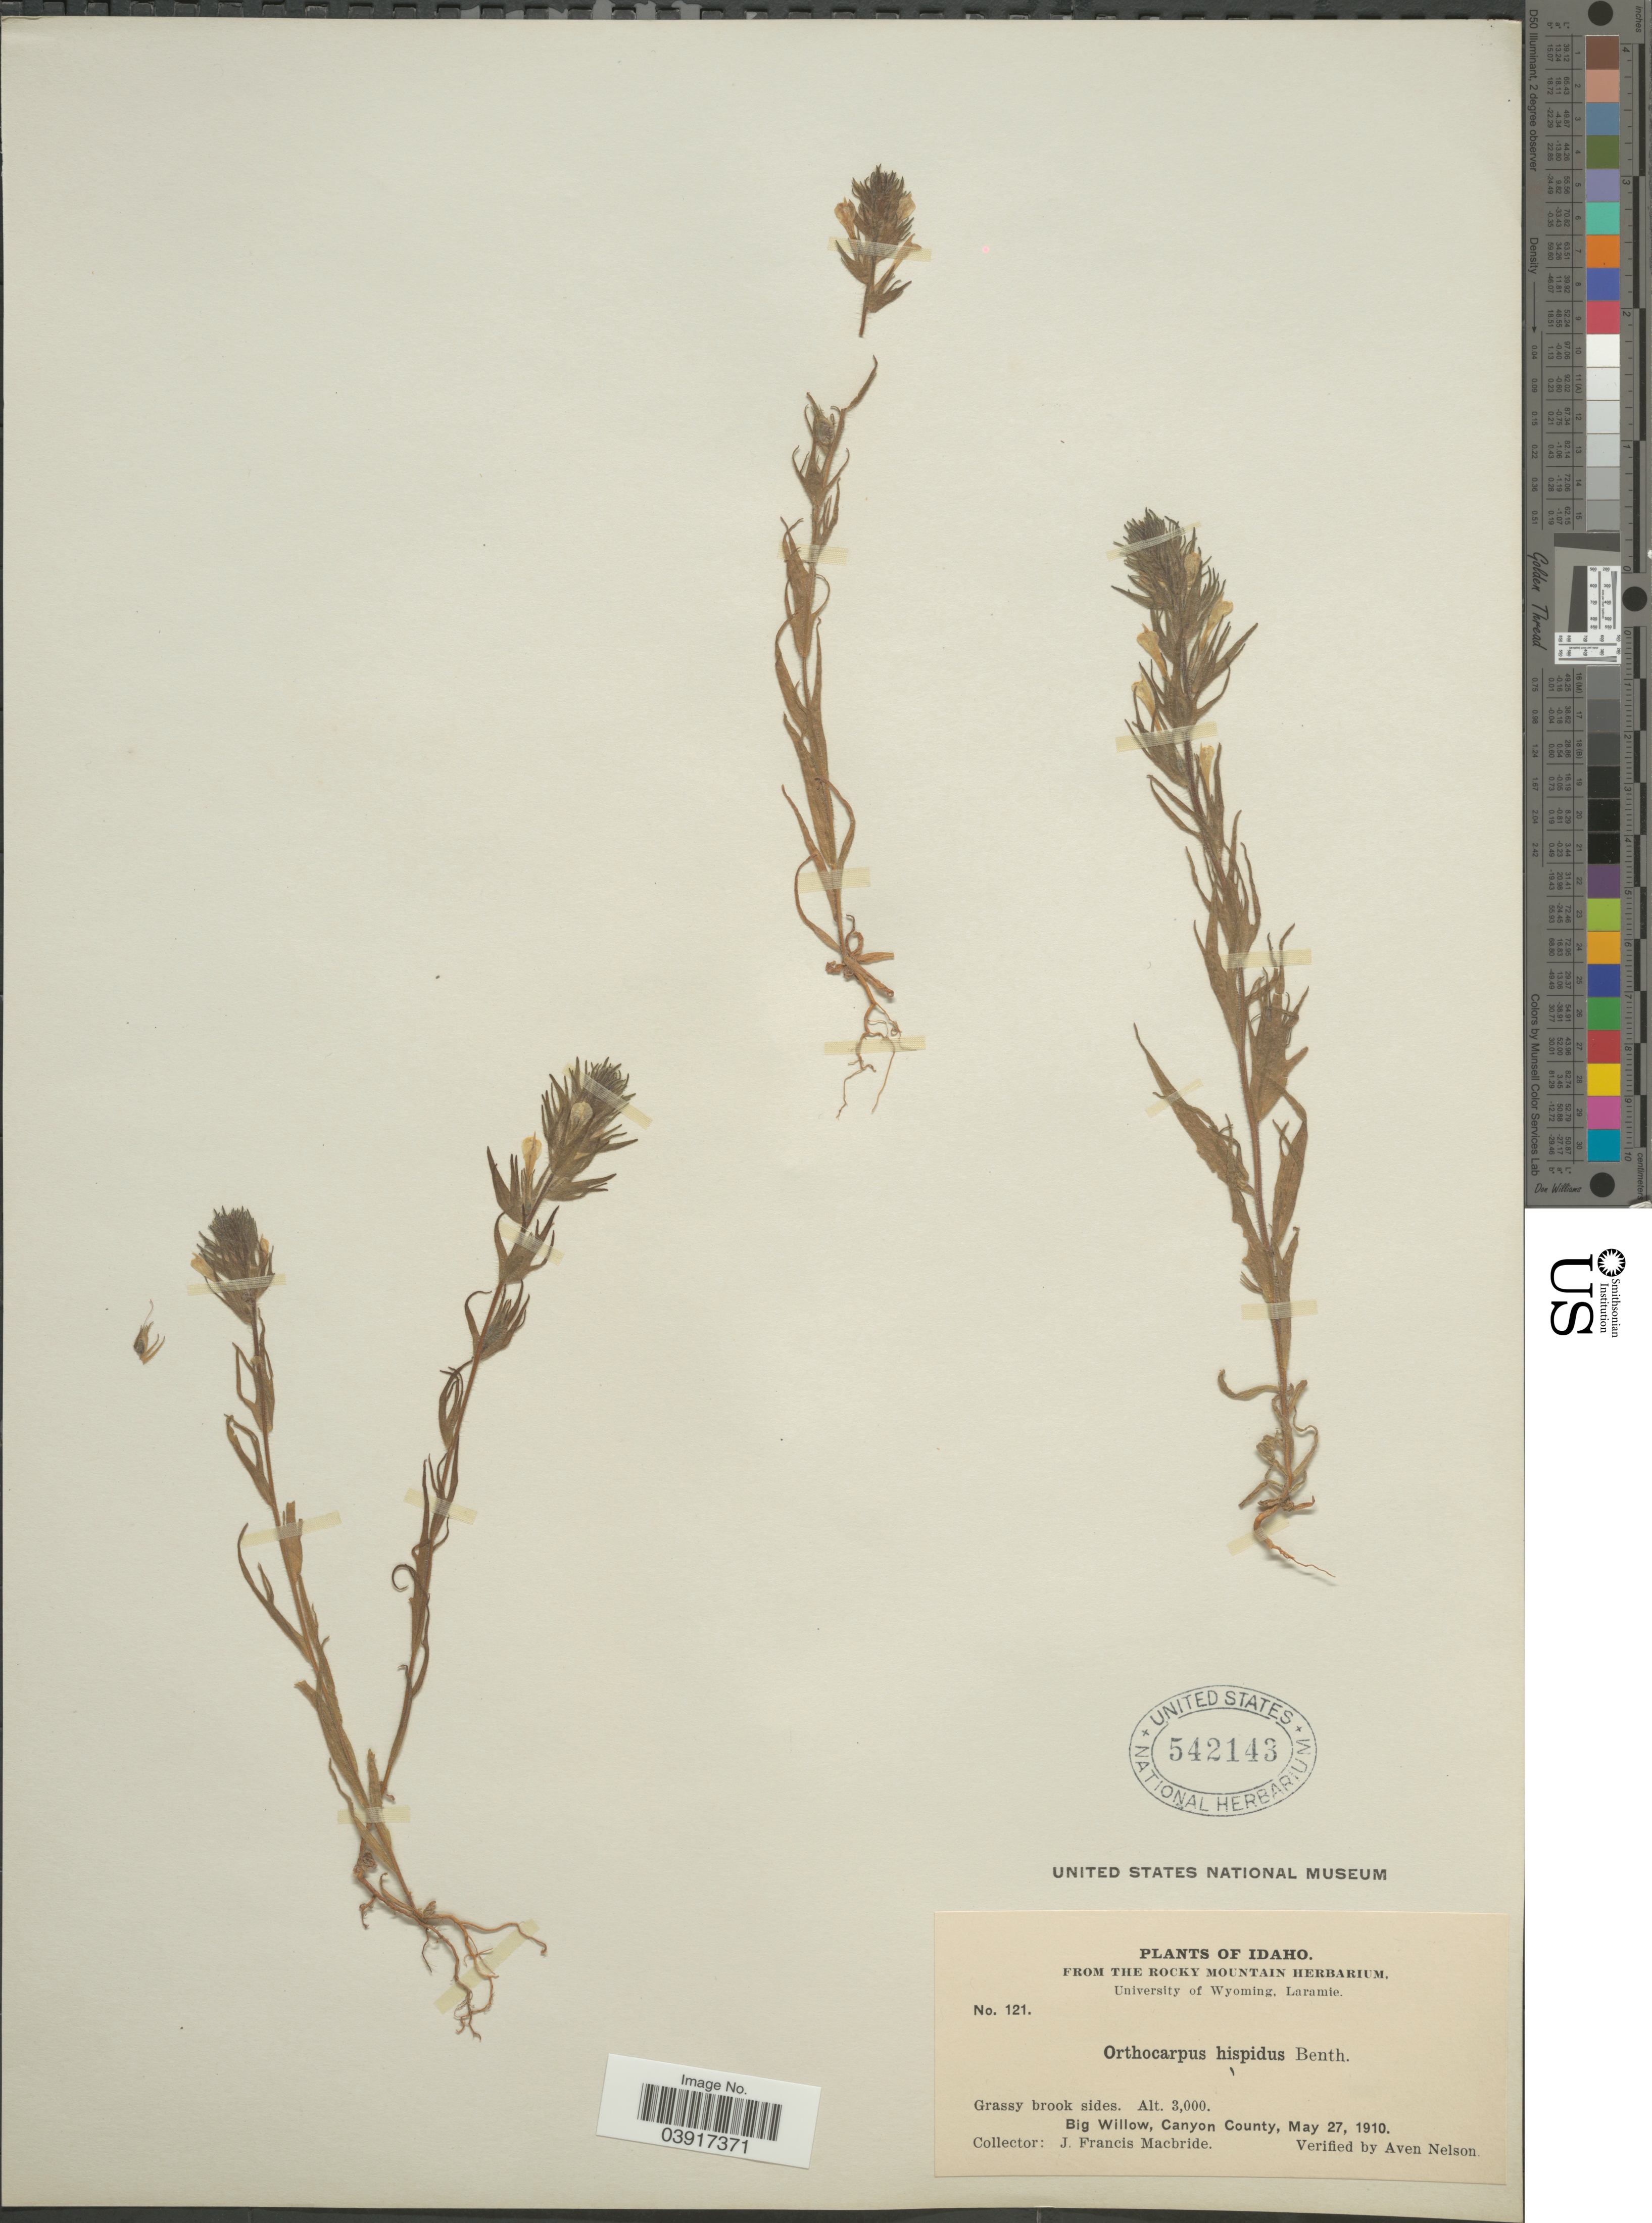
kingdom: Plantae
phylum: Tracheophyta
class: Magnoliopsida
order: Lamiales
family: Orobanchaceae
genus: Orthocarpus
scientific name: Orthocarpus hispidus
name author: Benth.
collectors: J. F. Macbride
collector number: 121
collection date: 1910-05-27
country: United States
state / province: Idaho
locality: Big Willow, canyon County.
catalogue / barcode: US 542143